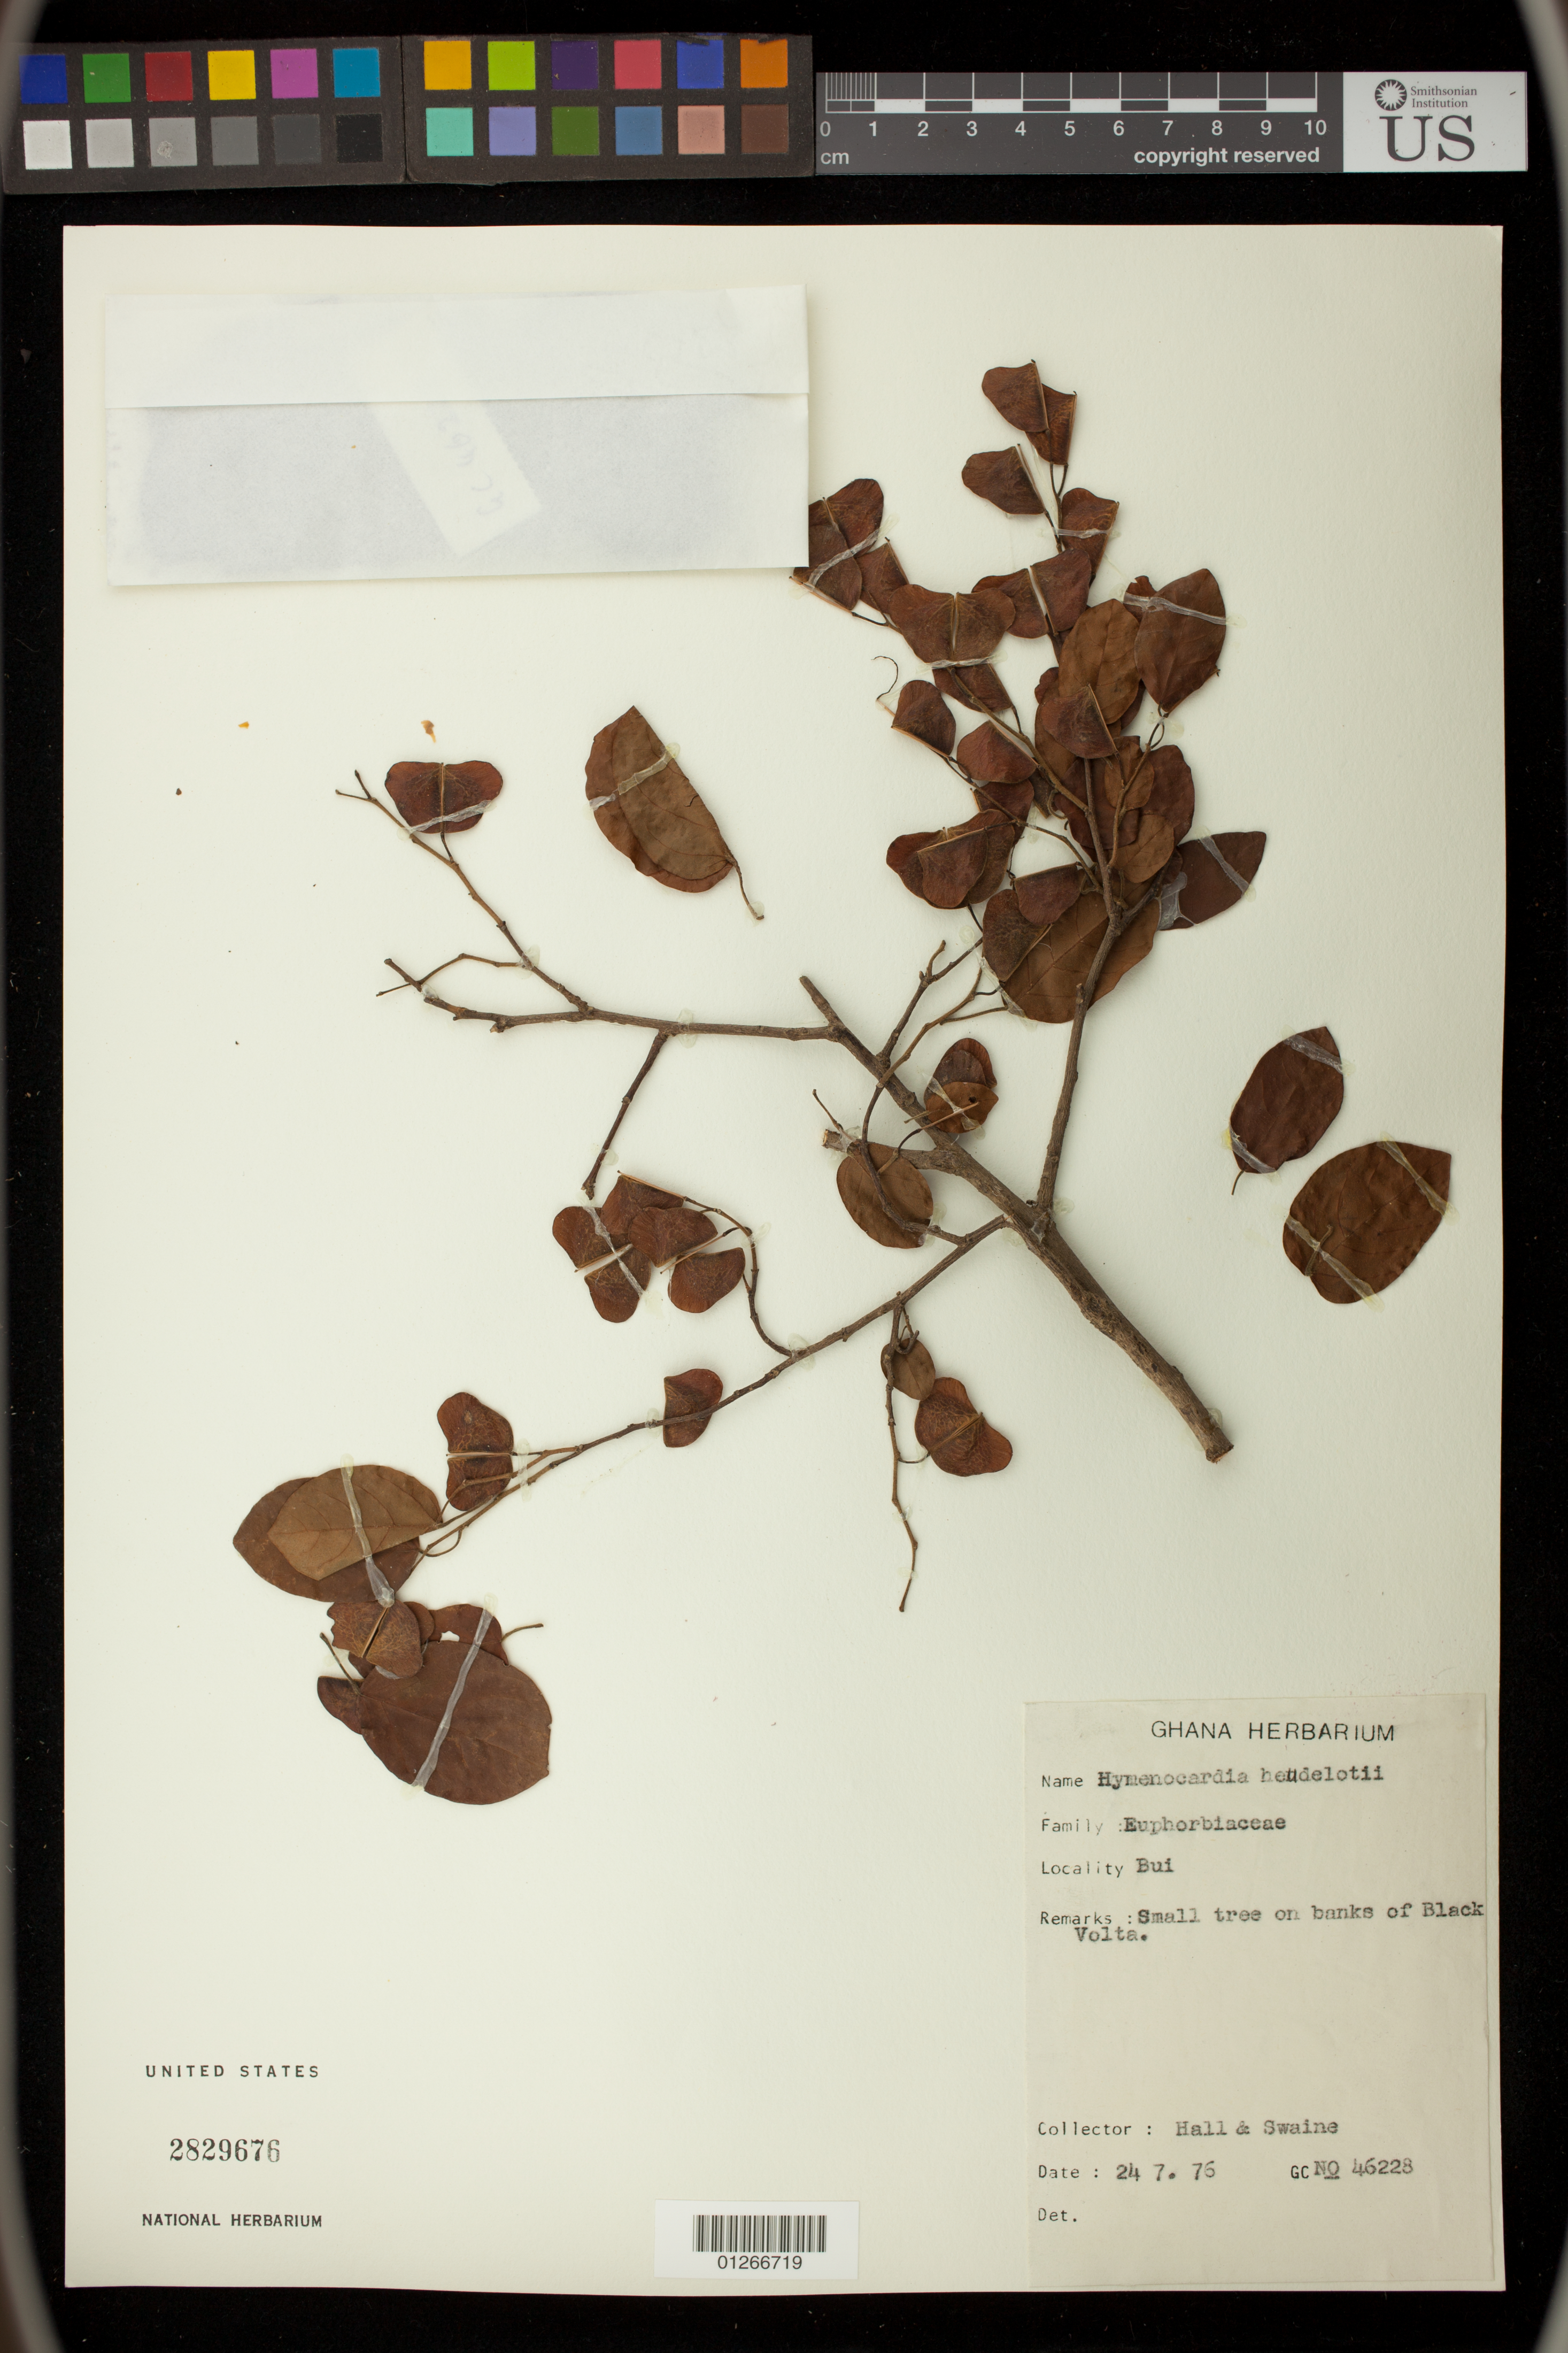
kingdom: Plantae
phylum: Tracheophyta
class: Magnoliopsida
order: Malpighiales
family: Phyllanthaceae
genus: Hymenocardia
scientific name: Hymenocardia heudelotii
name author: Planch. ex Müll. Arg.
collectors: -- Hall & M. Swaine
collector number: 46228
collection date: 1976-07-24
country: Ghana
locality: Bui, on the banks of Black Volta.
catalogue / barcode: US 2829676